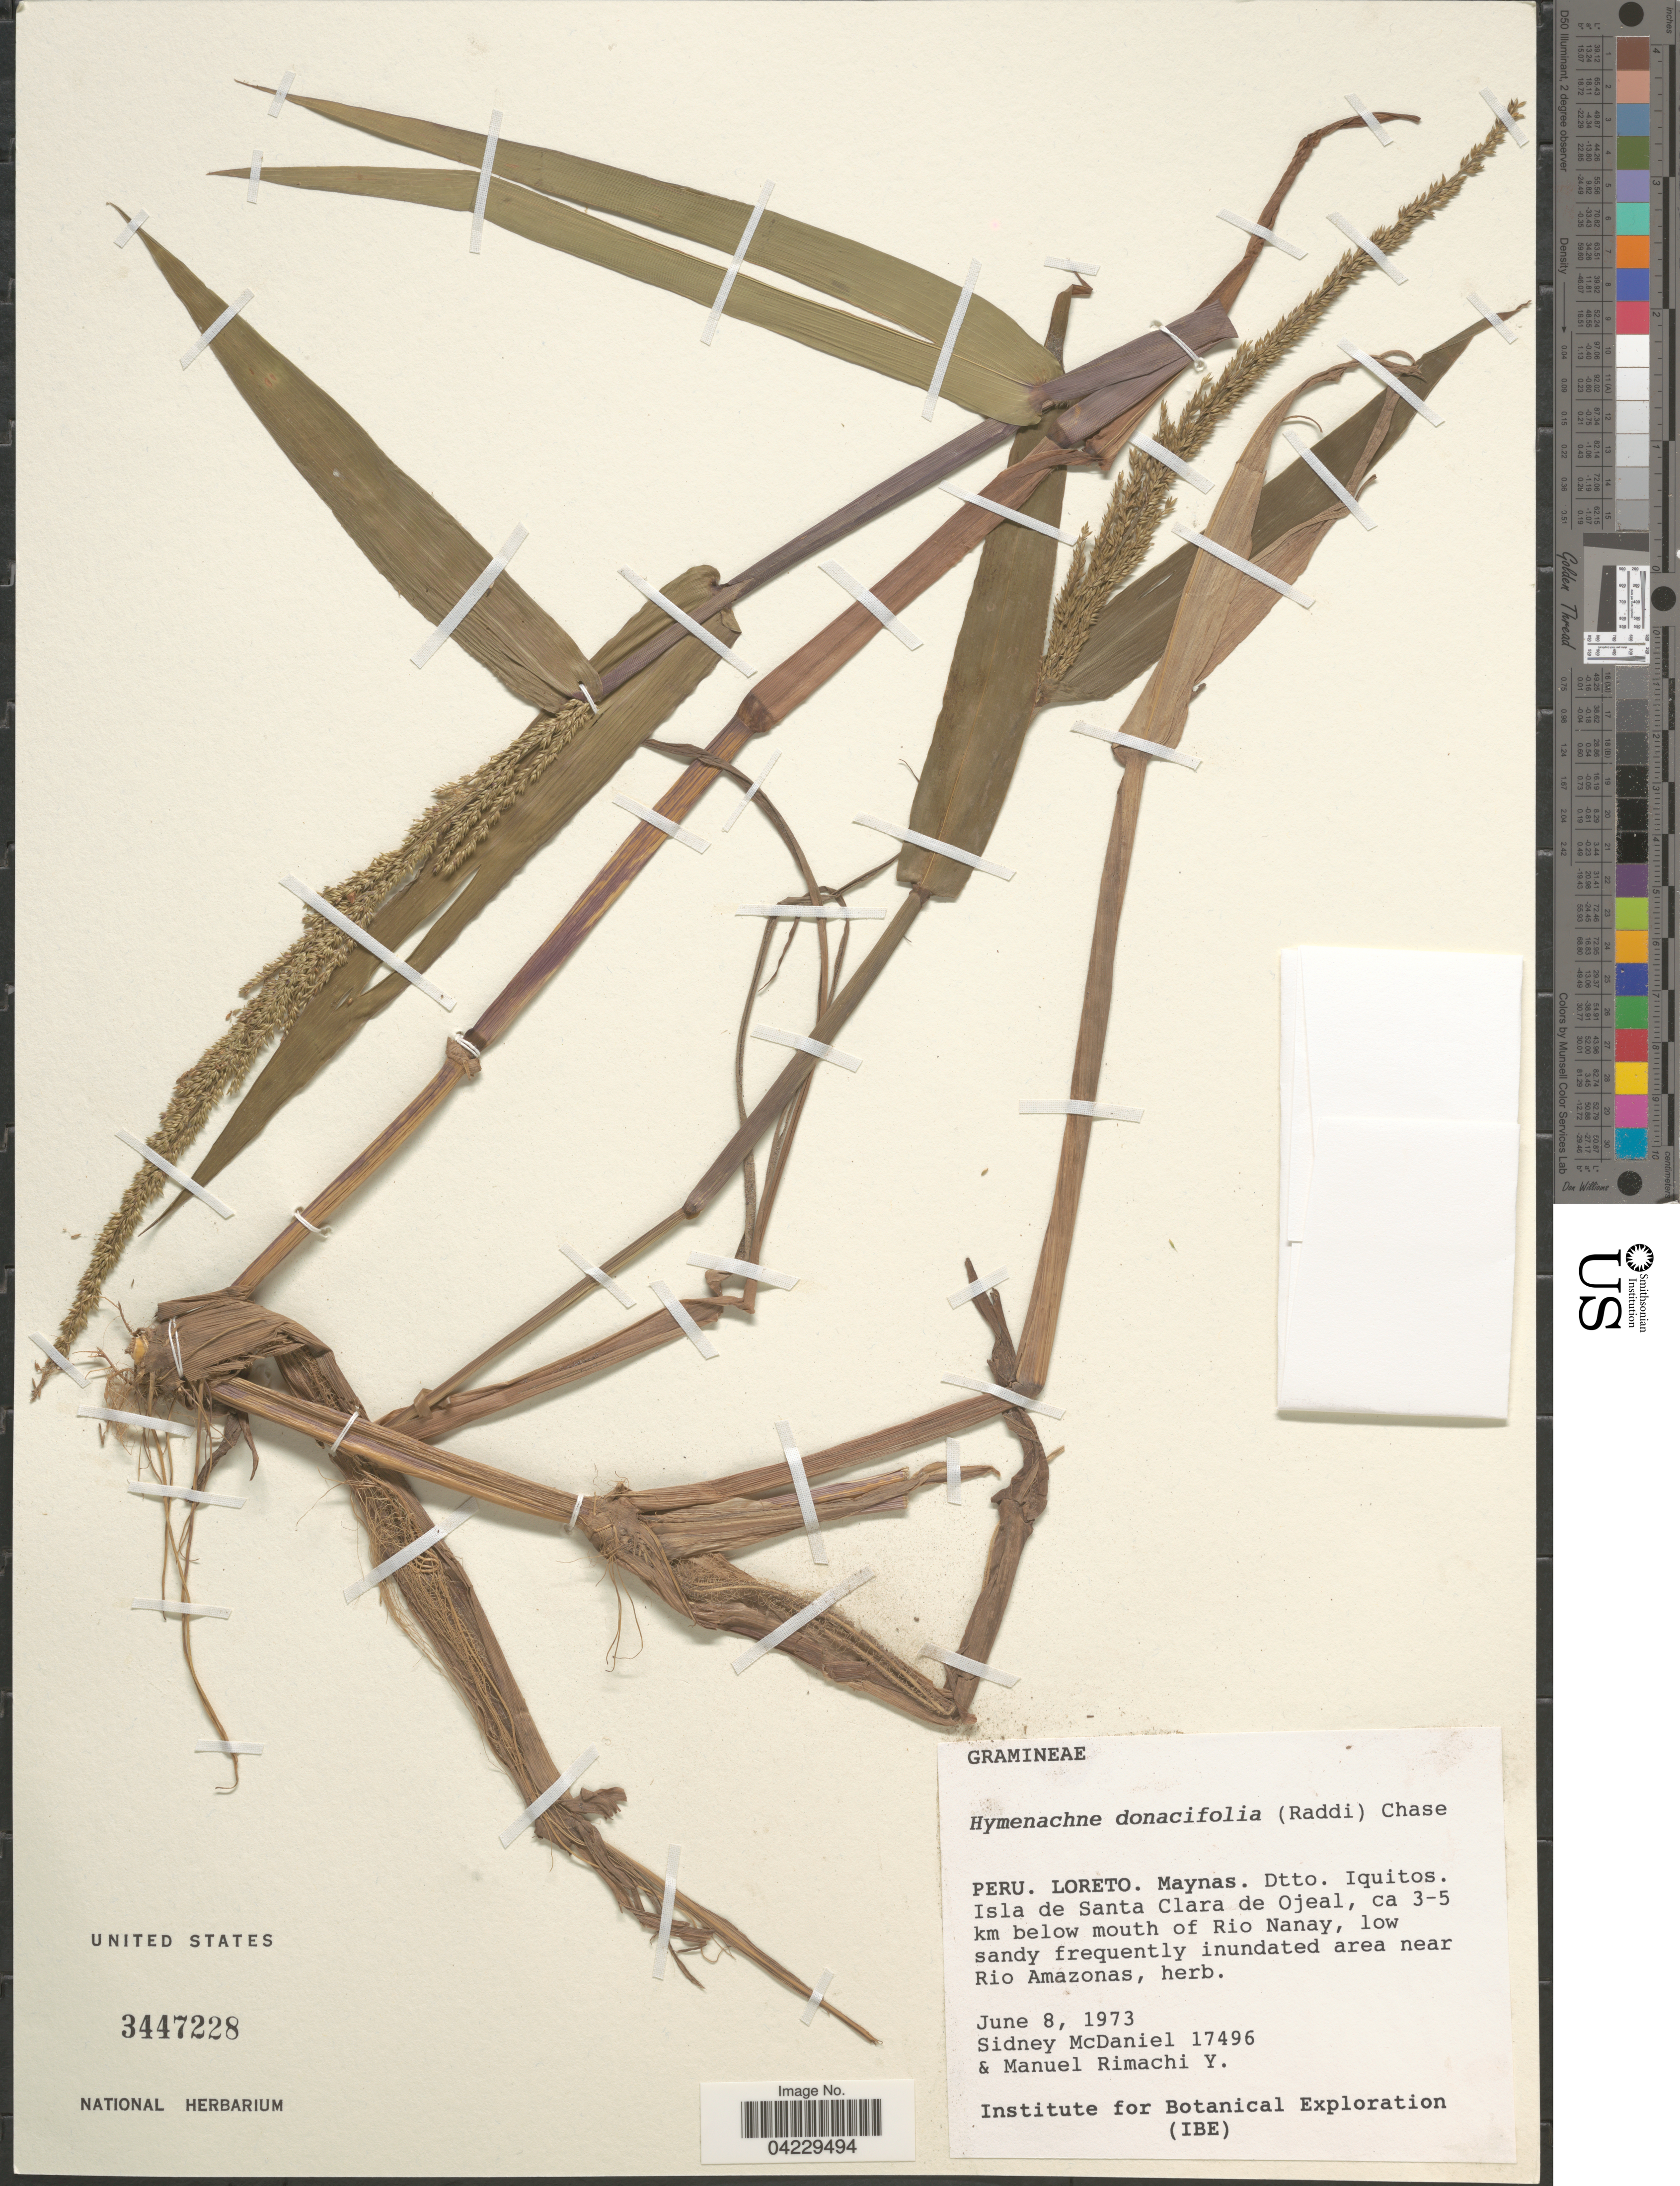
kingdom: Plantae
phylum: Tracheophyta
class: Liliopsida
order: Poales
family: Poaceae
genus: Hymenachne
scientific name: Hymenachne donacifolia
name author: (Raddi) Chase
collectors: S. McDaniel & M. Rimachi Y.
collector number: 17496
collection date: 1973-06-08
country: Peru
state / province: Loreto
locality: Maynas. Dtto. Iquitos. Isla de Santa Clara de Ojeal, ca 3-5 km below mouth of Rio Nanay, low sandy frequently inundated area near Rio Amazonas. Institute for Botanical Exploration (IBE).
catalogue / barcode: US 3447228